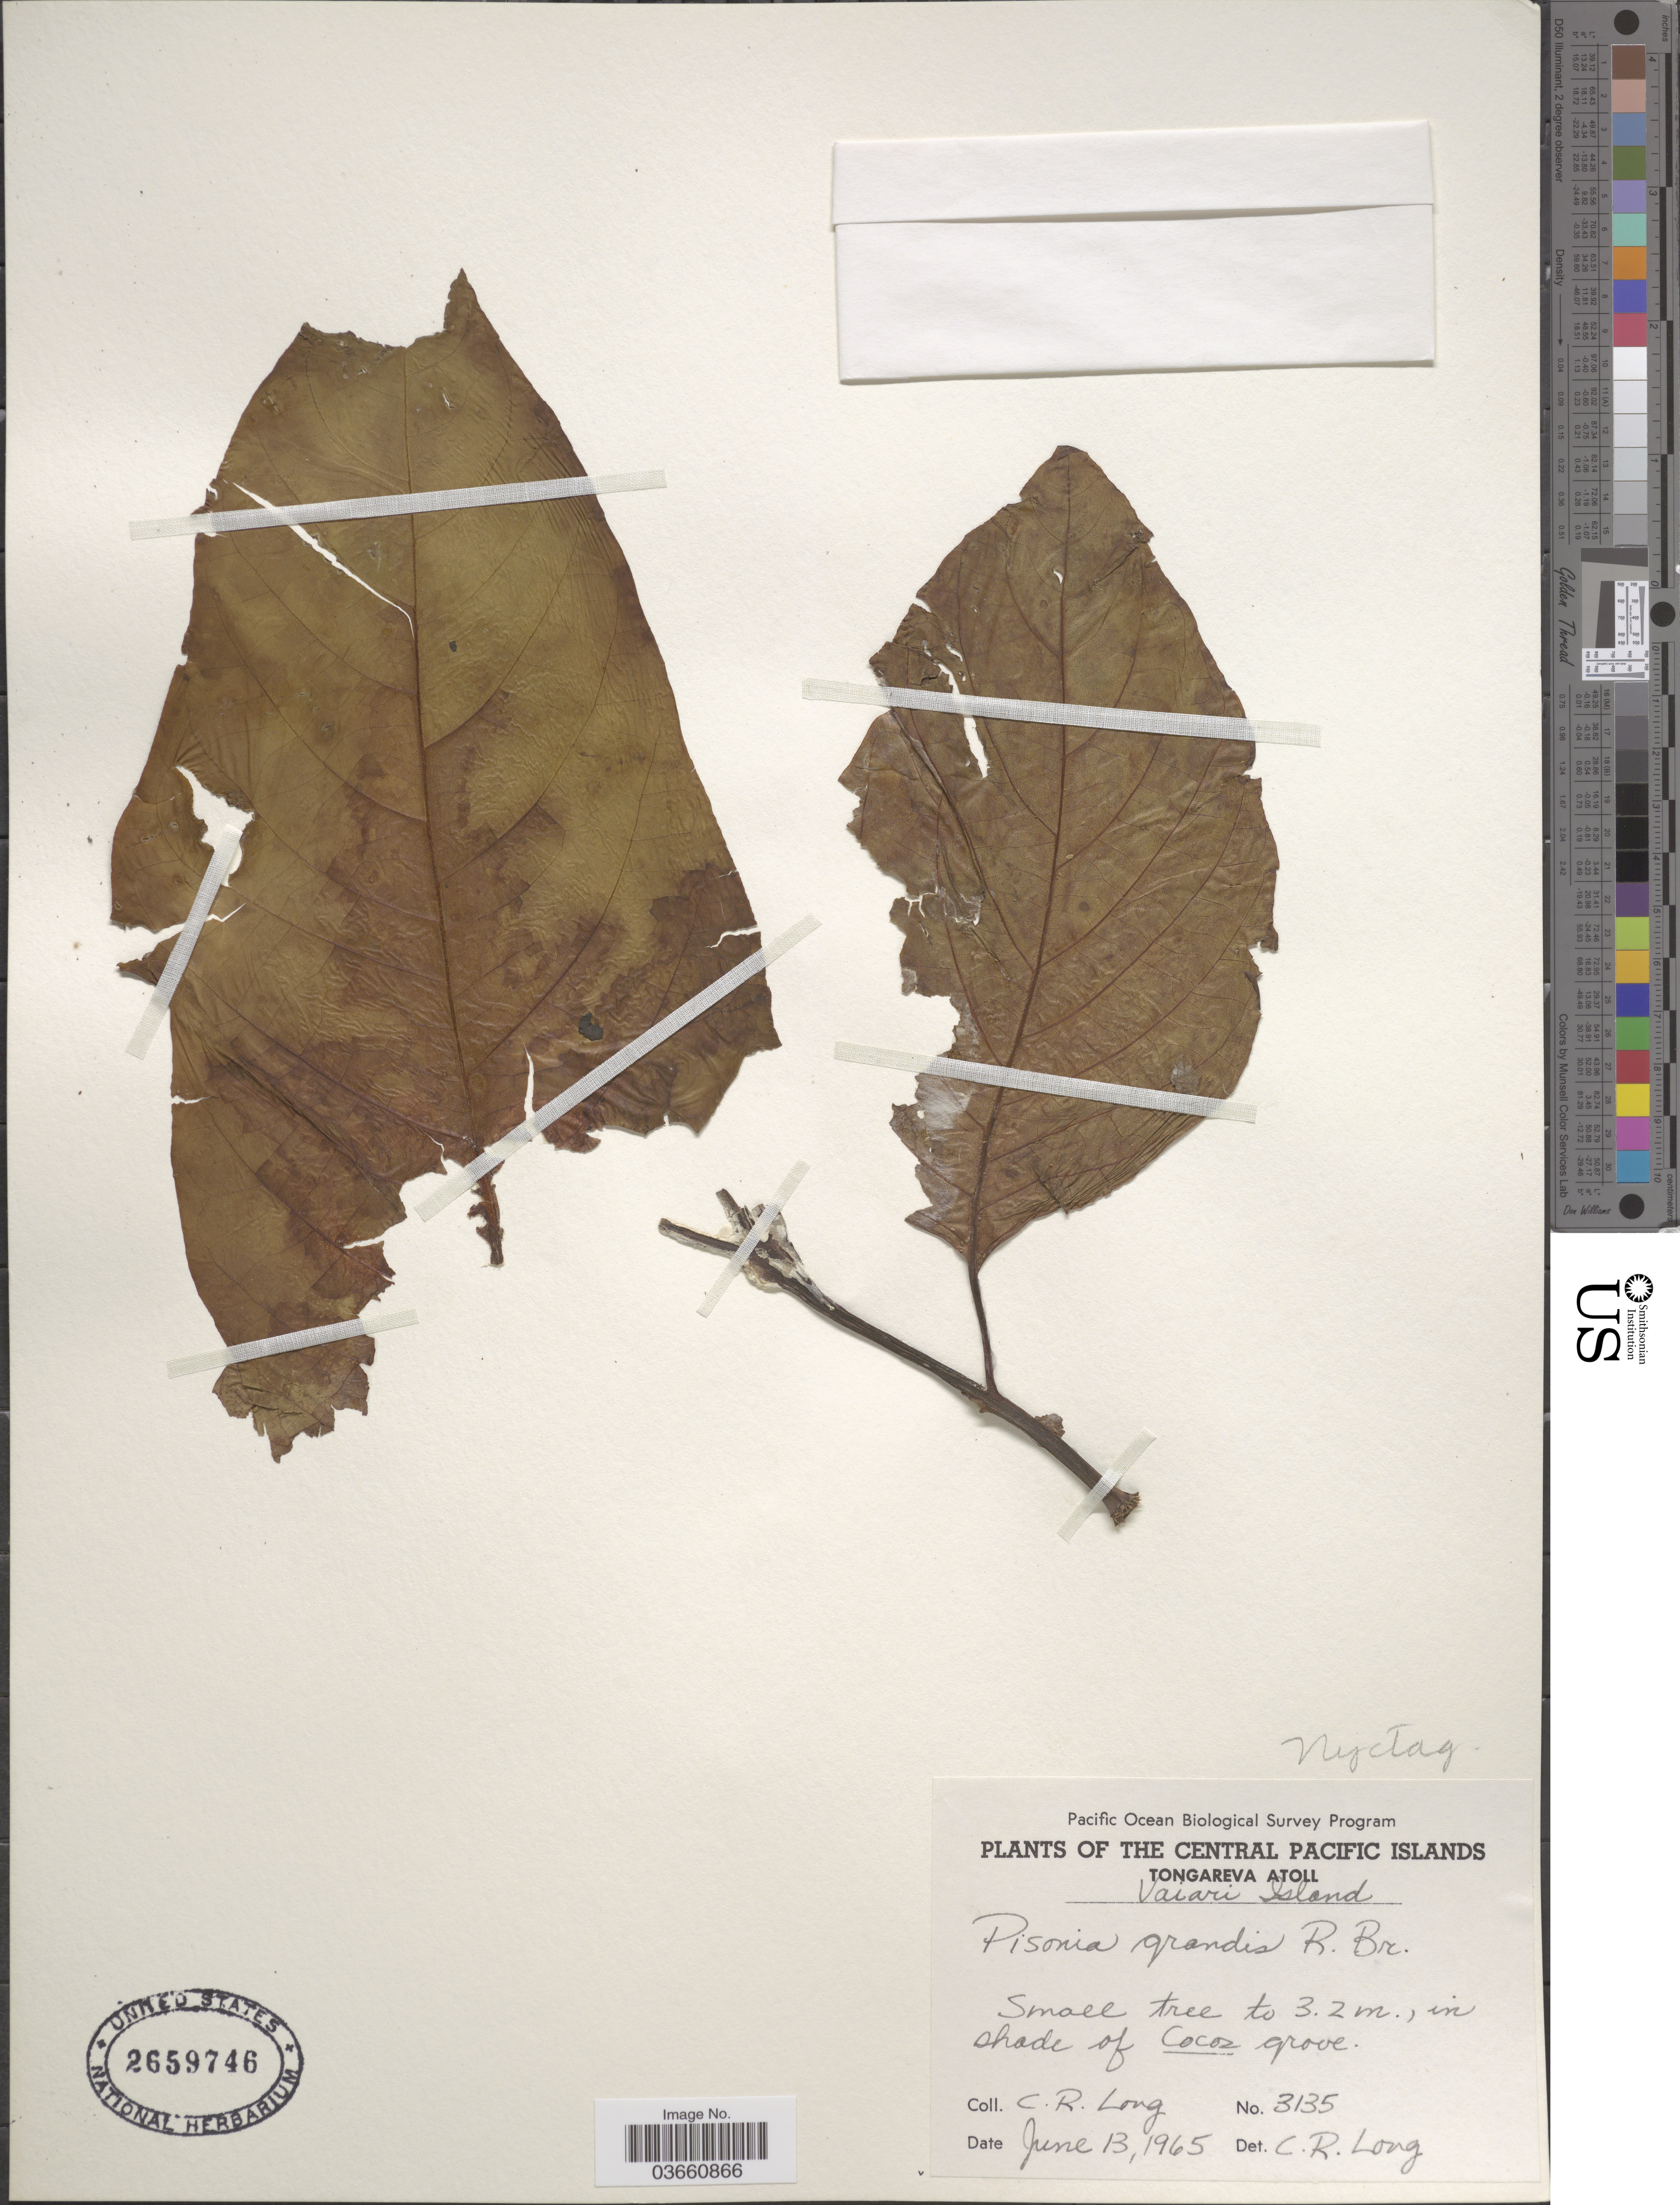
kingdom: Plantae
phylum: Tracheophyta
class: Magnoliopsida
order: Caryophyllales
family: Nyctaginaceae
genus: Pisonia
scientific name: Pisonia grandis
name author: R. Br.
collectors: C. R. Long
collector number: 3135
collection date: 1965-06-13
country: Cook Islands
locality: Central Pacific Islands. Tongareva Atoll. Vaiari Island.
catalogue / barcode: US 2659746